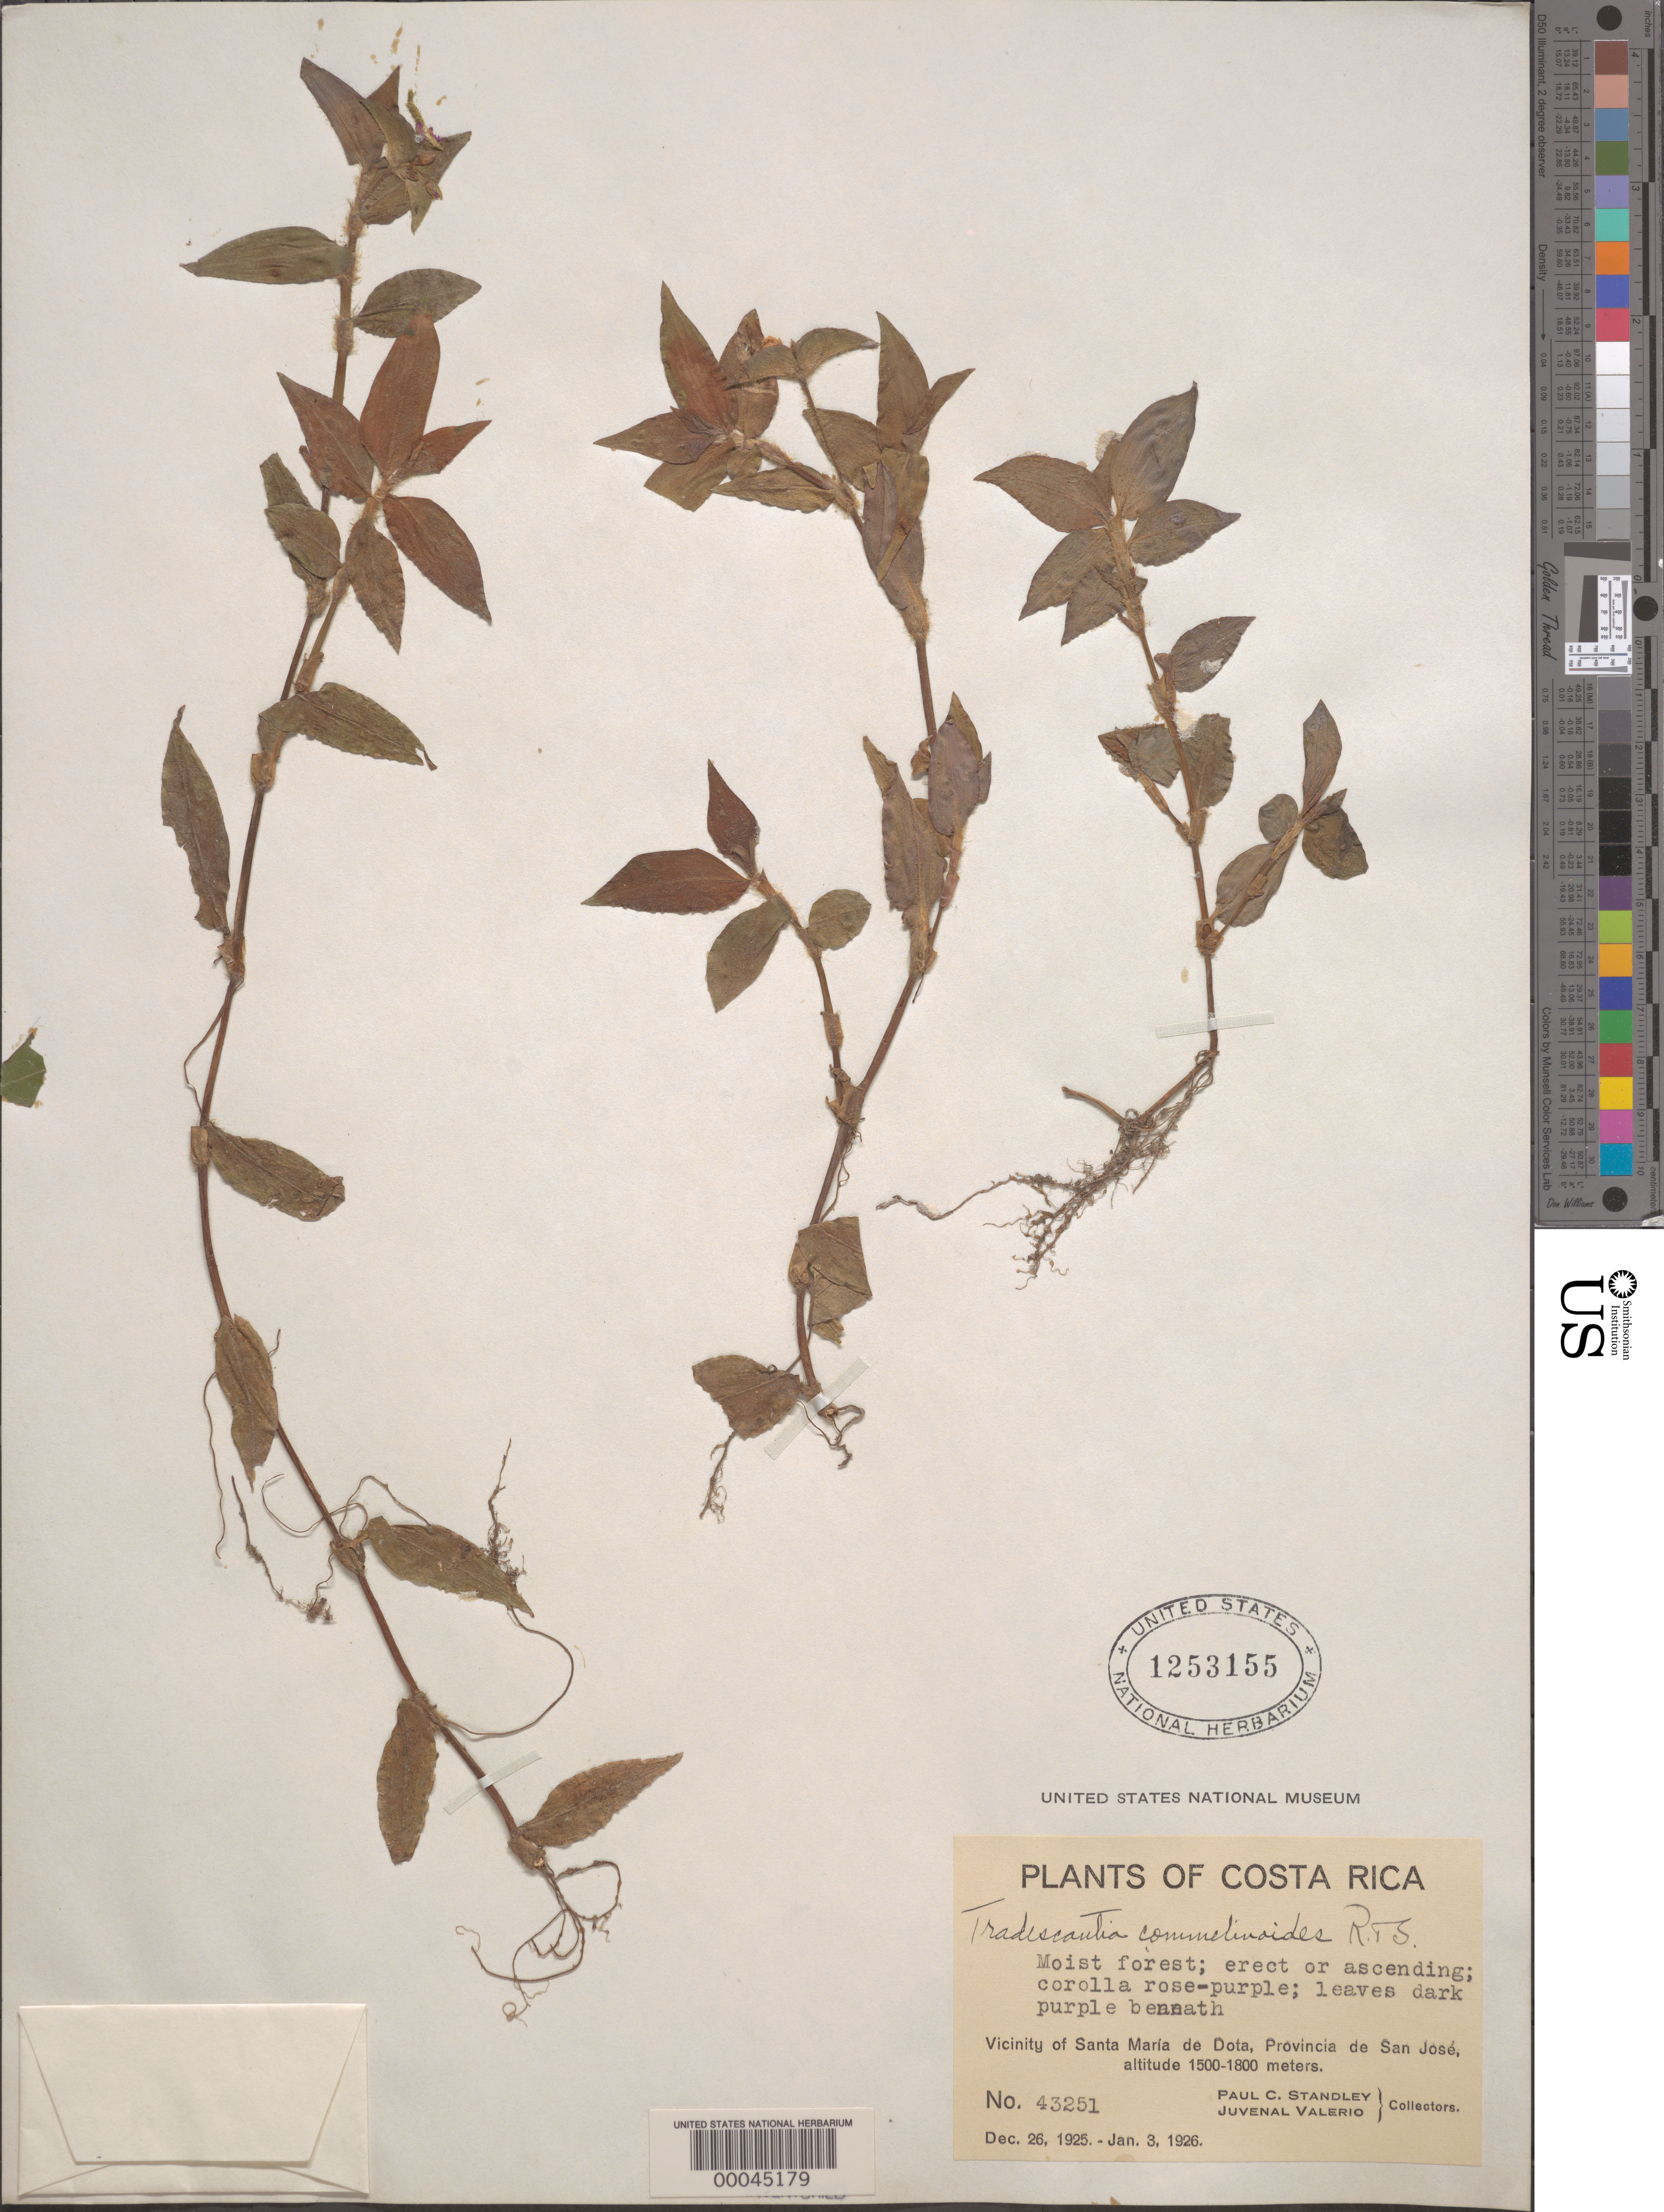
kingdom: Plantae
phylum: Tracheophyta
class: Liliopsida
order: Commelinales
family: Commelinaceae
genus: Tradescantia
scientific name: Tradescantia poelliae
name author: D.R. Hunt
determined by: Strong, Mark T., (BOT), Smithsonian Institution - National Museum of Natural History (UNITED STATES)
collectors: P. C. Standley & J. Valerio R.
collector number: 43251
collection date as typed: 26 Dec 1925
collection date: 1925-12-26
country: Costa Rica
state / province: San José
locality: Near santa maria de dota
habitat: Moist forest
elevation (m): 1500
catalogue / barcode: US 1253155